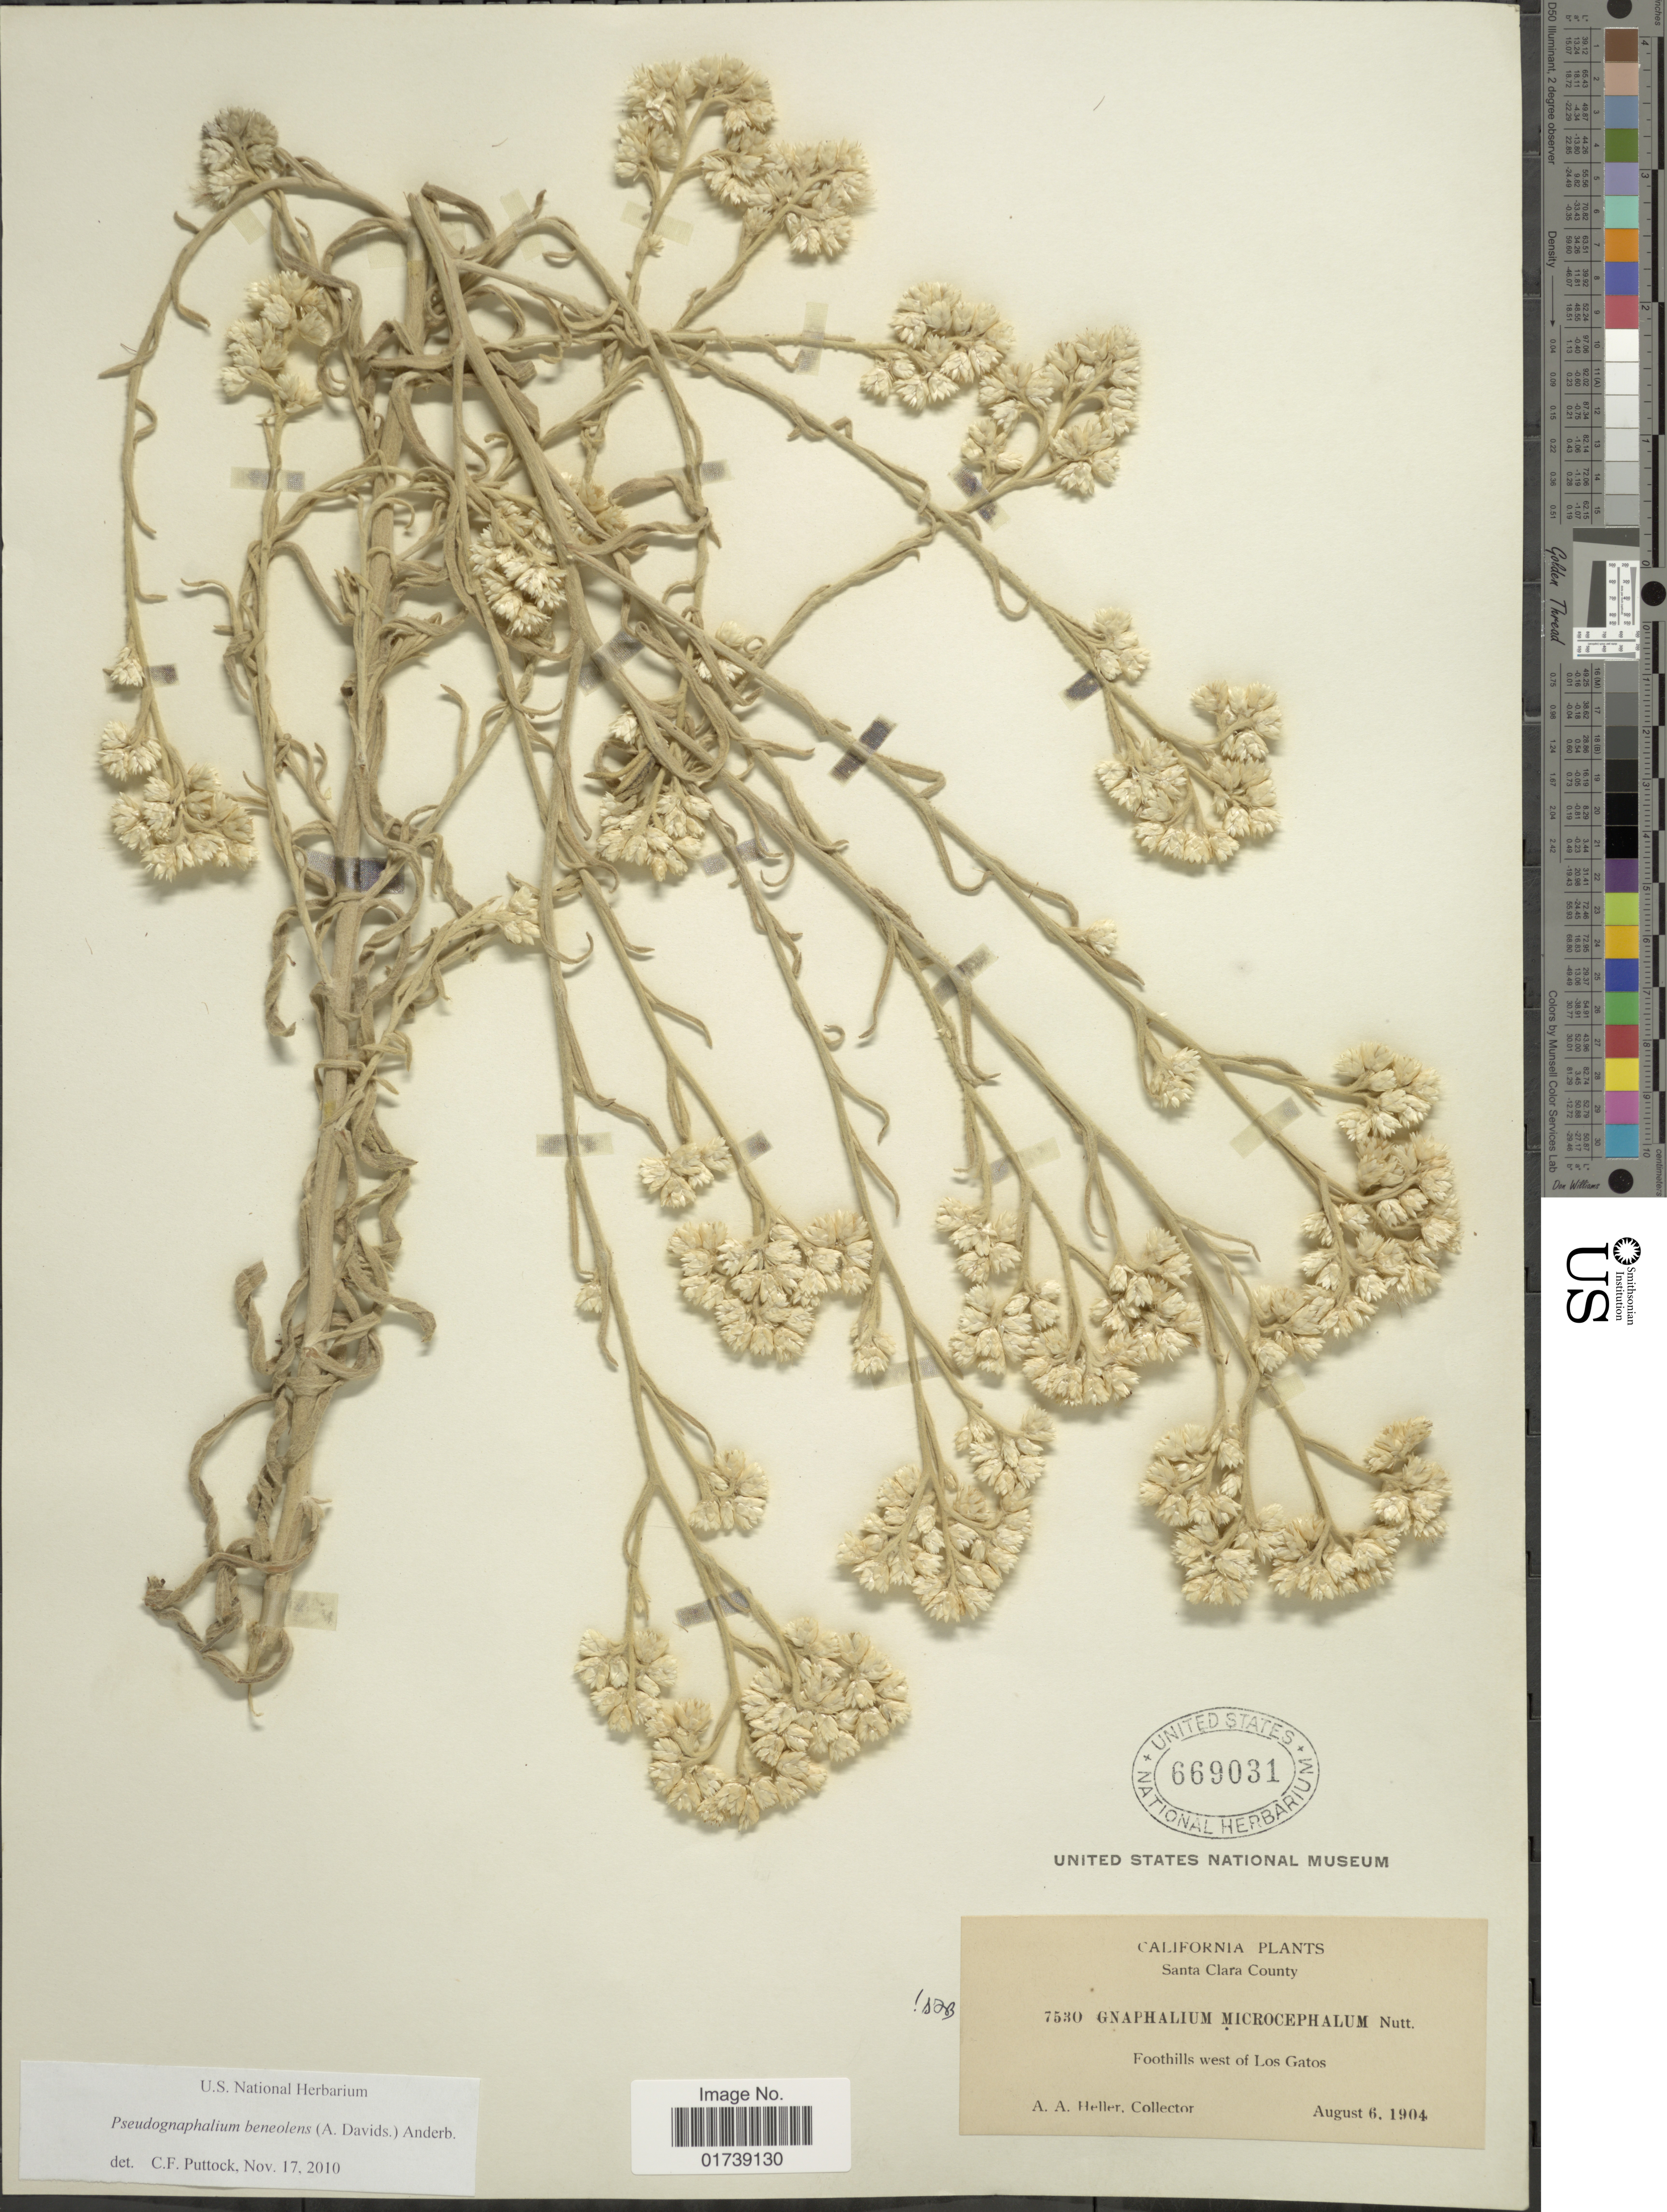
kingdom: Plantae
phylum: Tracheophyta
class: Magnoliopsida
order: Asterales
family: Asteraceae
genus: Pseudognaphalium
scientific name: Pseudognaphalium microcephalum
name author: (Nutt.) Anderb.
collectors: A. A. Heller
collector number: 7530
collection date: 1904-08-06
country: United States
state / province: California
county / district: Santa Clara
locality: Santa Clara County, foothills west of Los Gatos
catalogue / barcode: US 669031